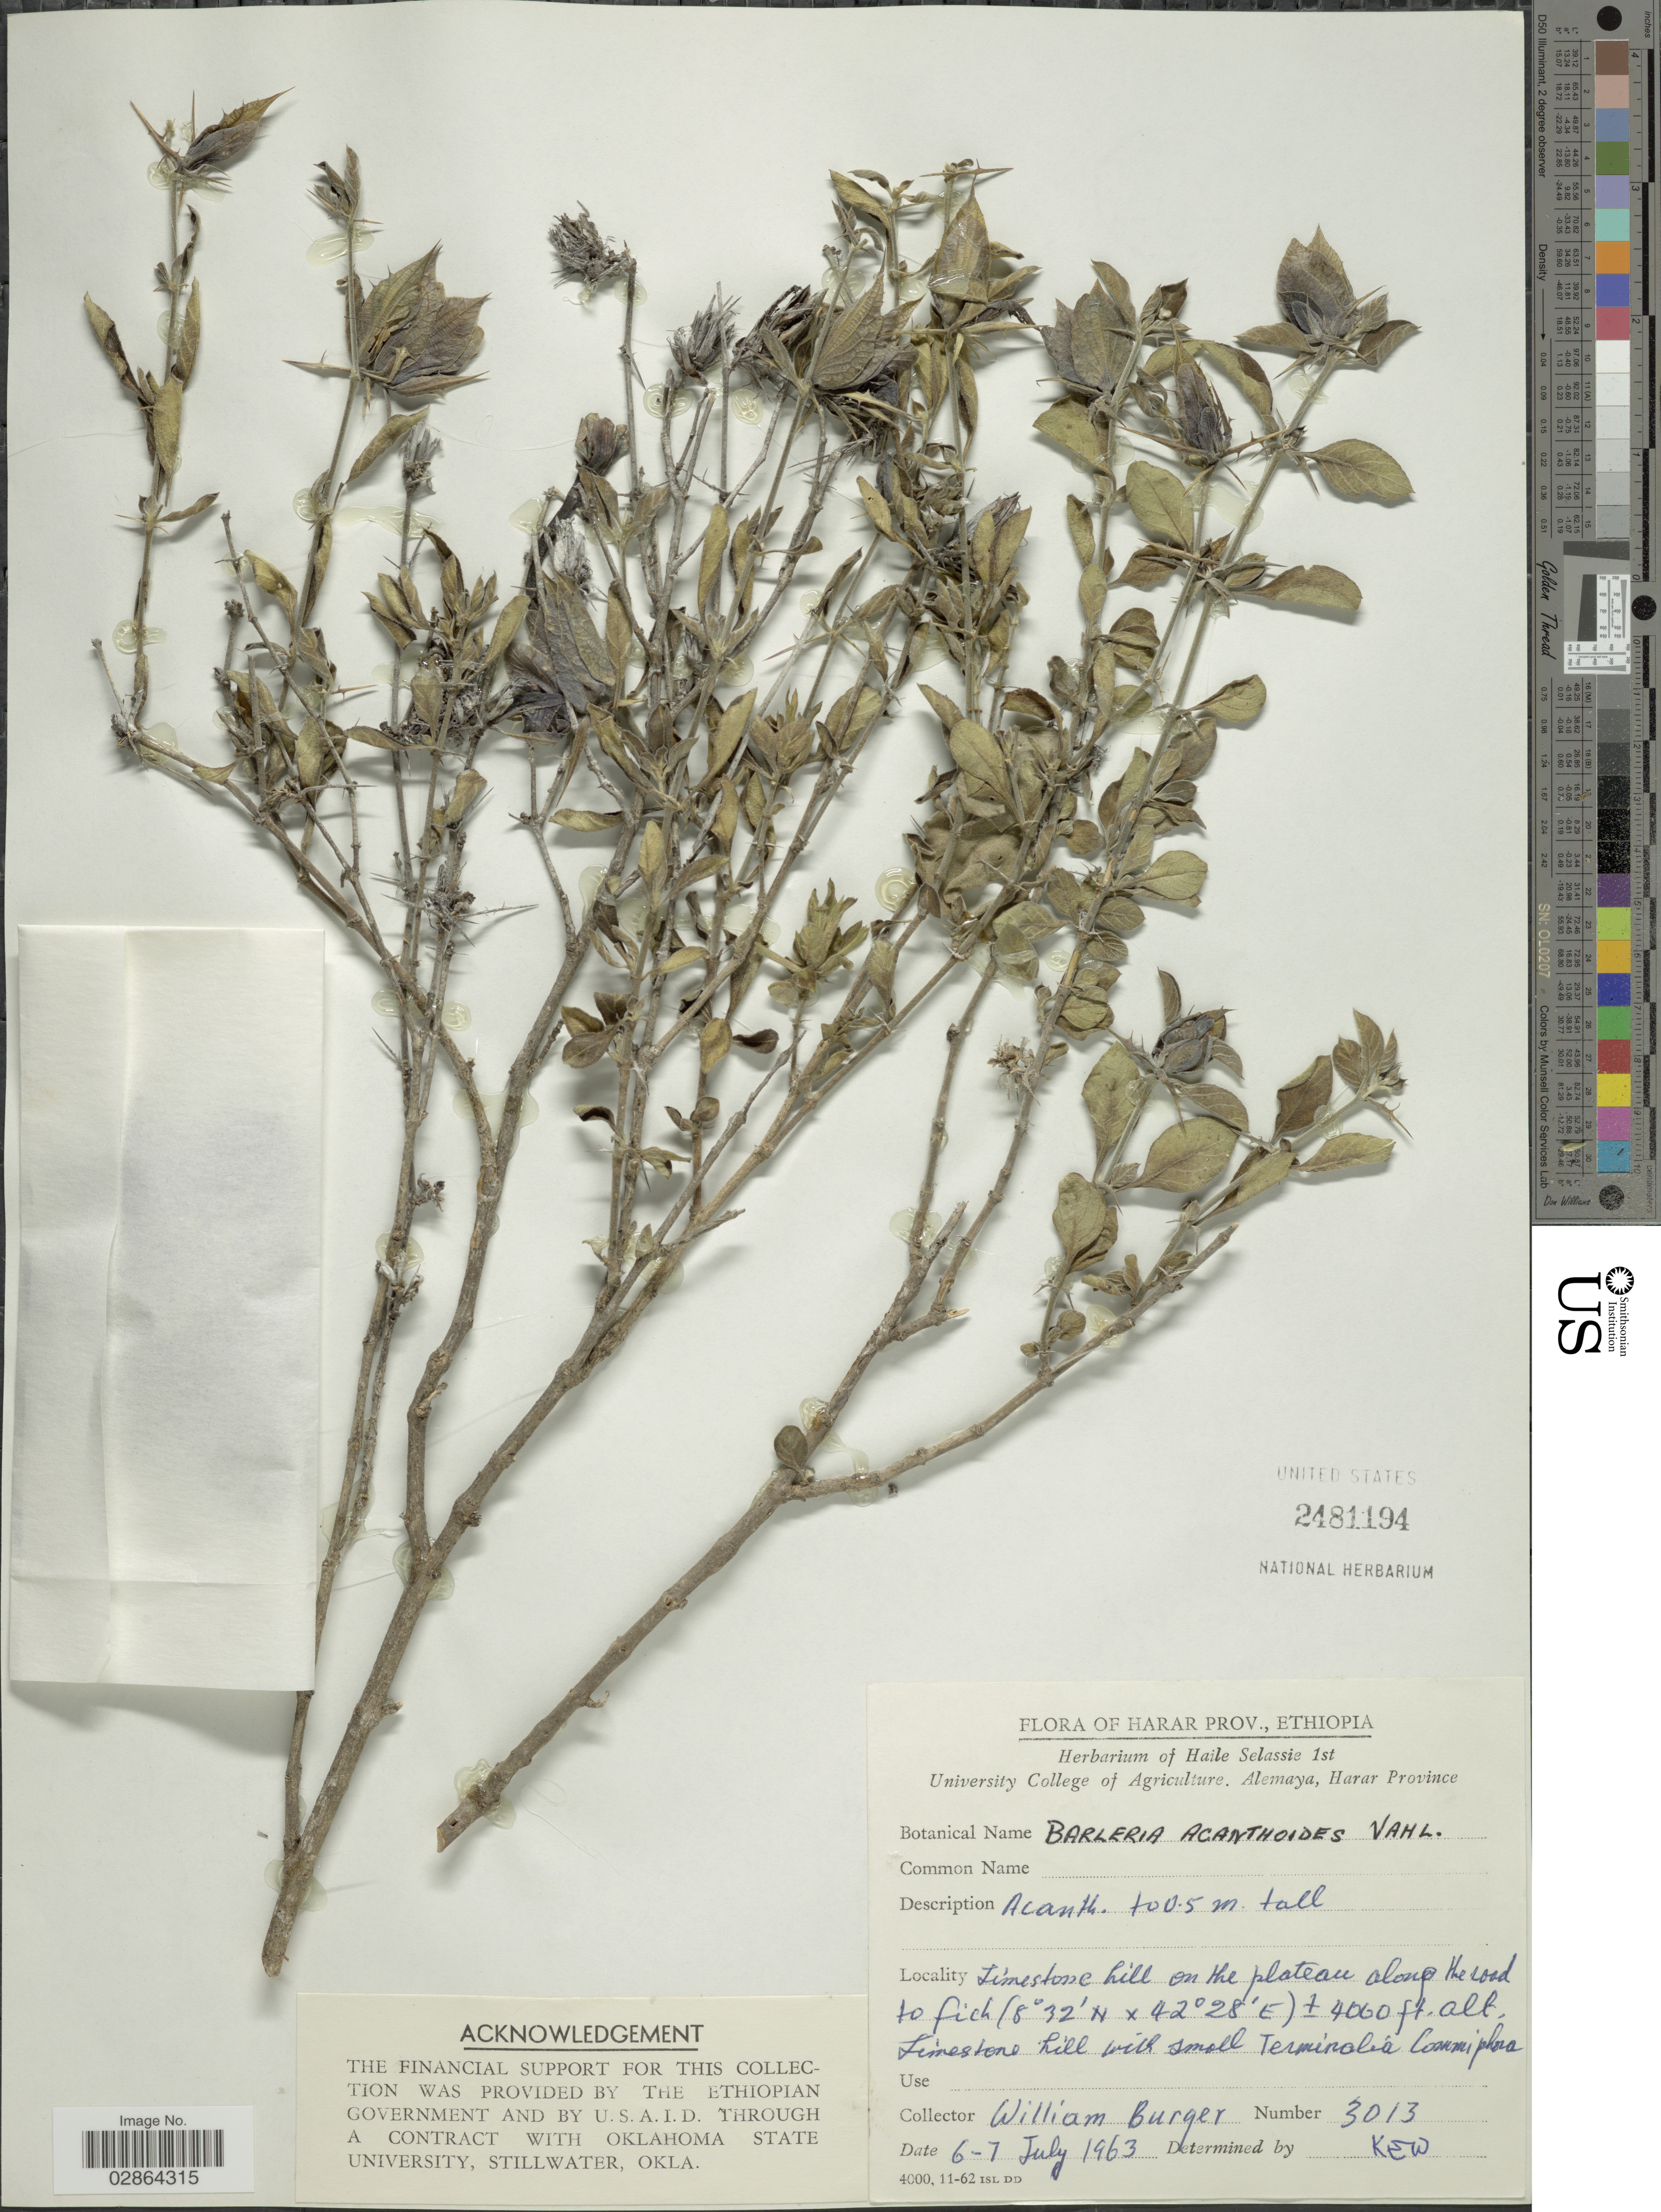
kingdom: Plantae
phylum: Tracheophyta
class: Magnoliopsida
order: Lamiales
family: Acanthaceae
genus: Barleria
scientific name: Barleria acanthoides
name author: Vahl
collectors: W. Burger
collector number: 3013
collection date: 1963-07-06/1963-07-07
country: Ethiopia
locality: Harar Prov., Limestone hill on the plateau along the road to fich.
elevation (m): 1219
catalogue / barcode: US 2481194